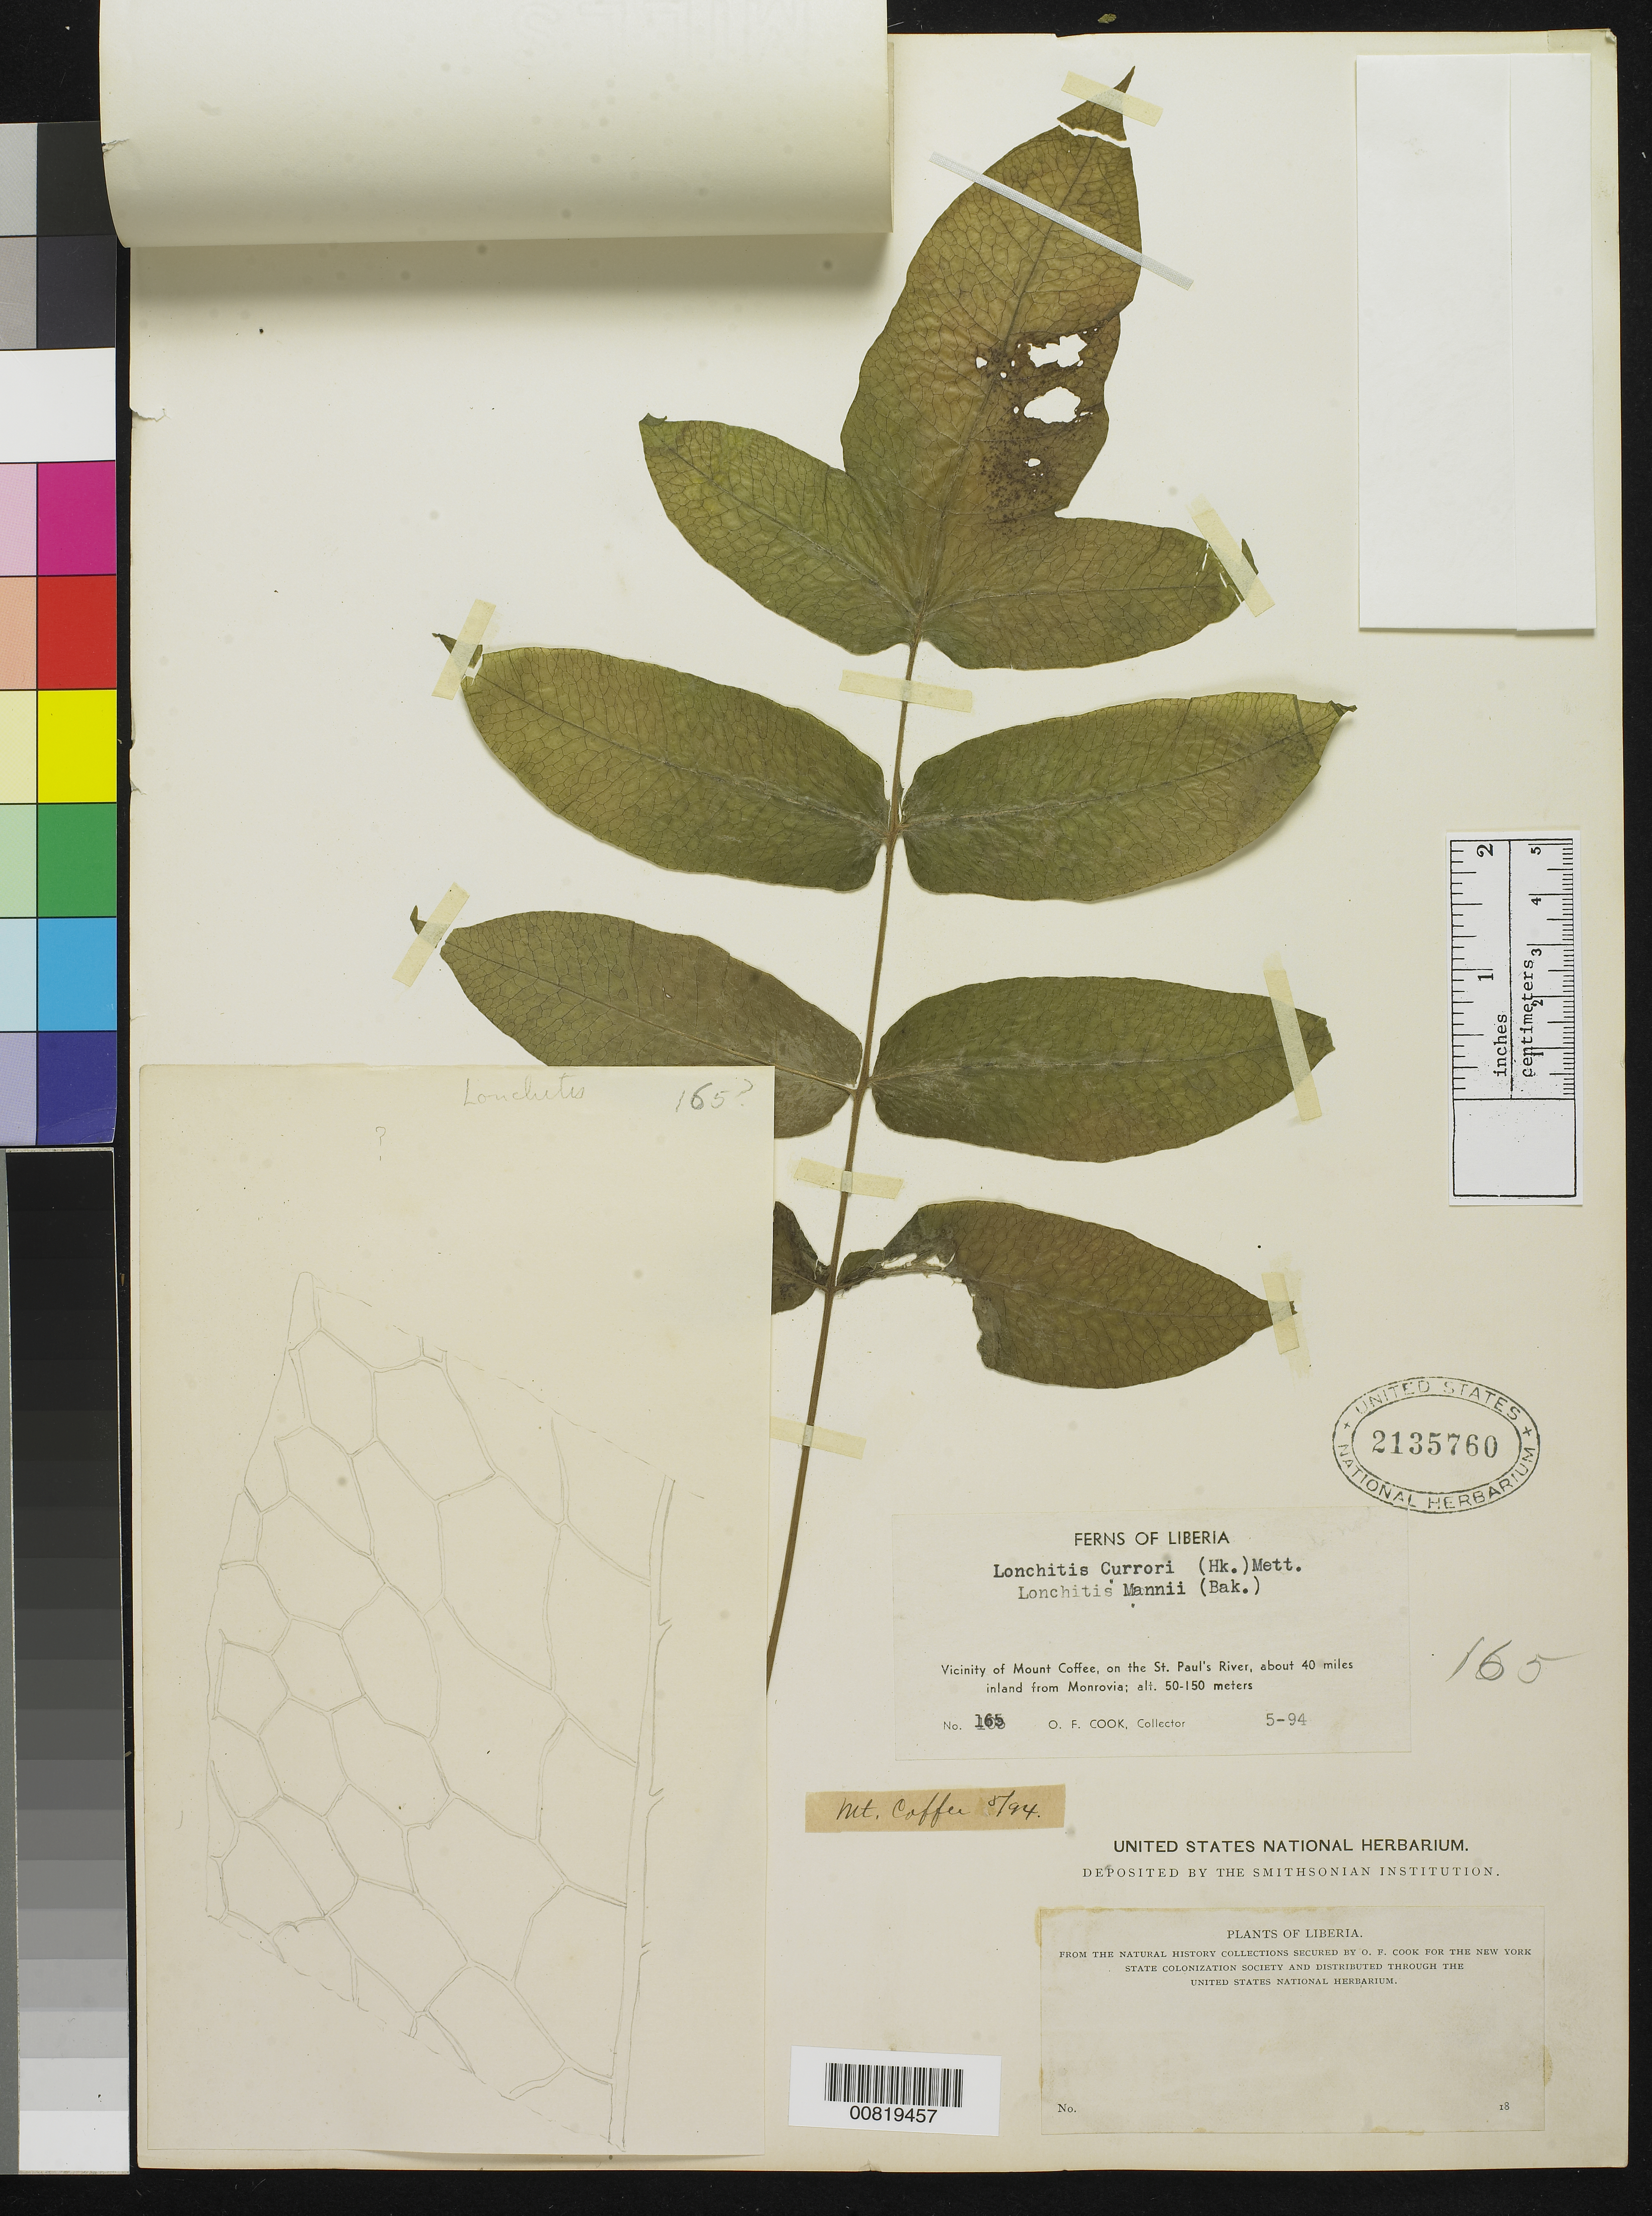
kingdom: Plantae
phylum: Tracheophyta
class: Polypodiopsida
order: Polypodiales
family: Dennstaedtiaceae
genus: Blotiella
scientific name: Blotiella currorii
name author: Hook.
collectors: O. F. Cook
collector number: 165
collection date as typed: May 1894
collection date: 1894-05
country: Liberia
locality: Vicinity of Mt. Coffee, on the St. Paul's River, about 40 miles inland from Monrovia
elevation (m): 50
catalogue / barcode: US 2135760